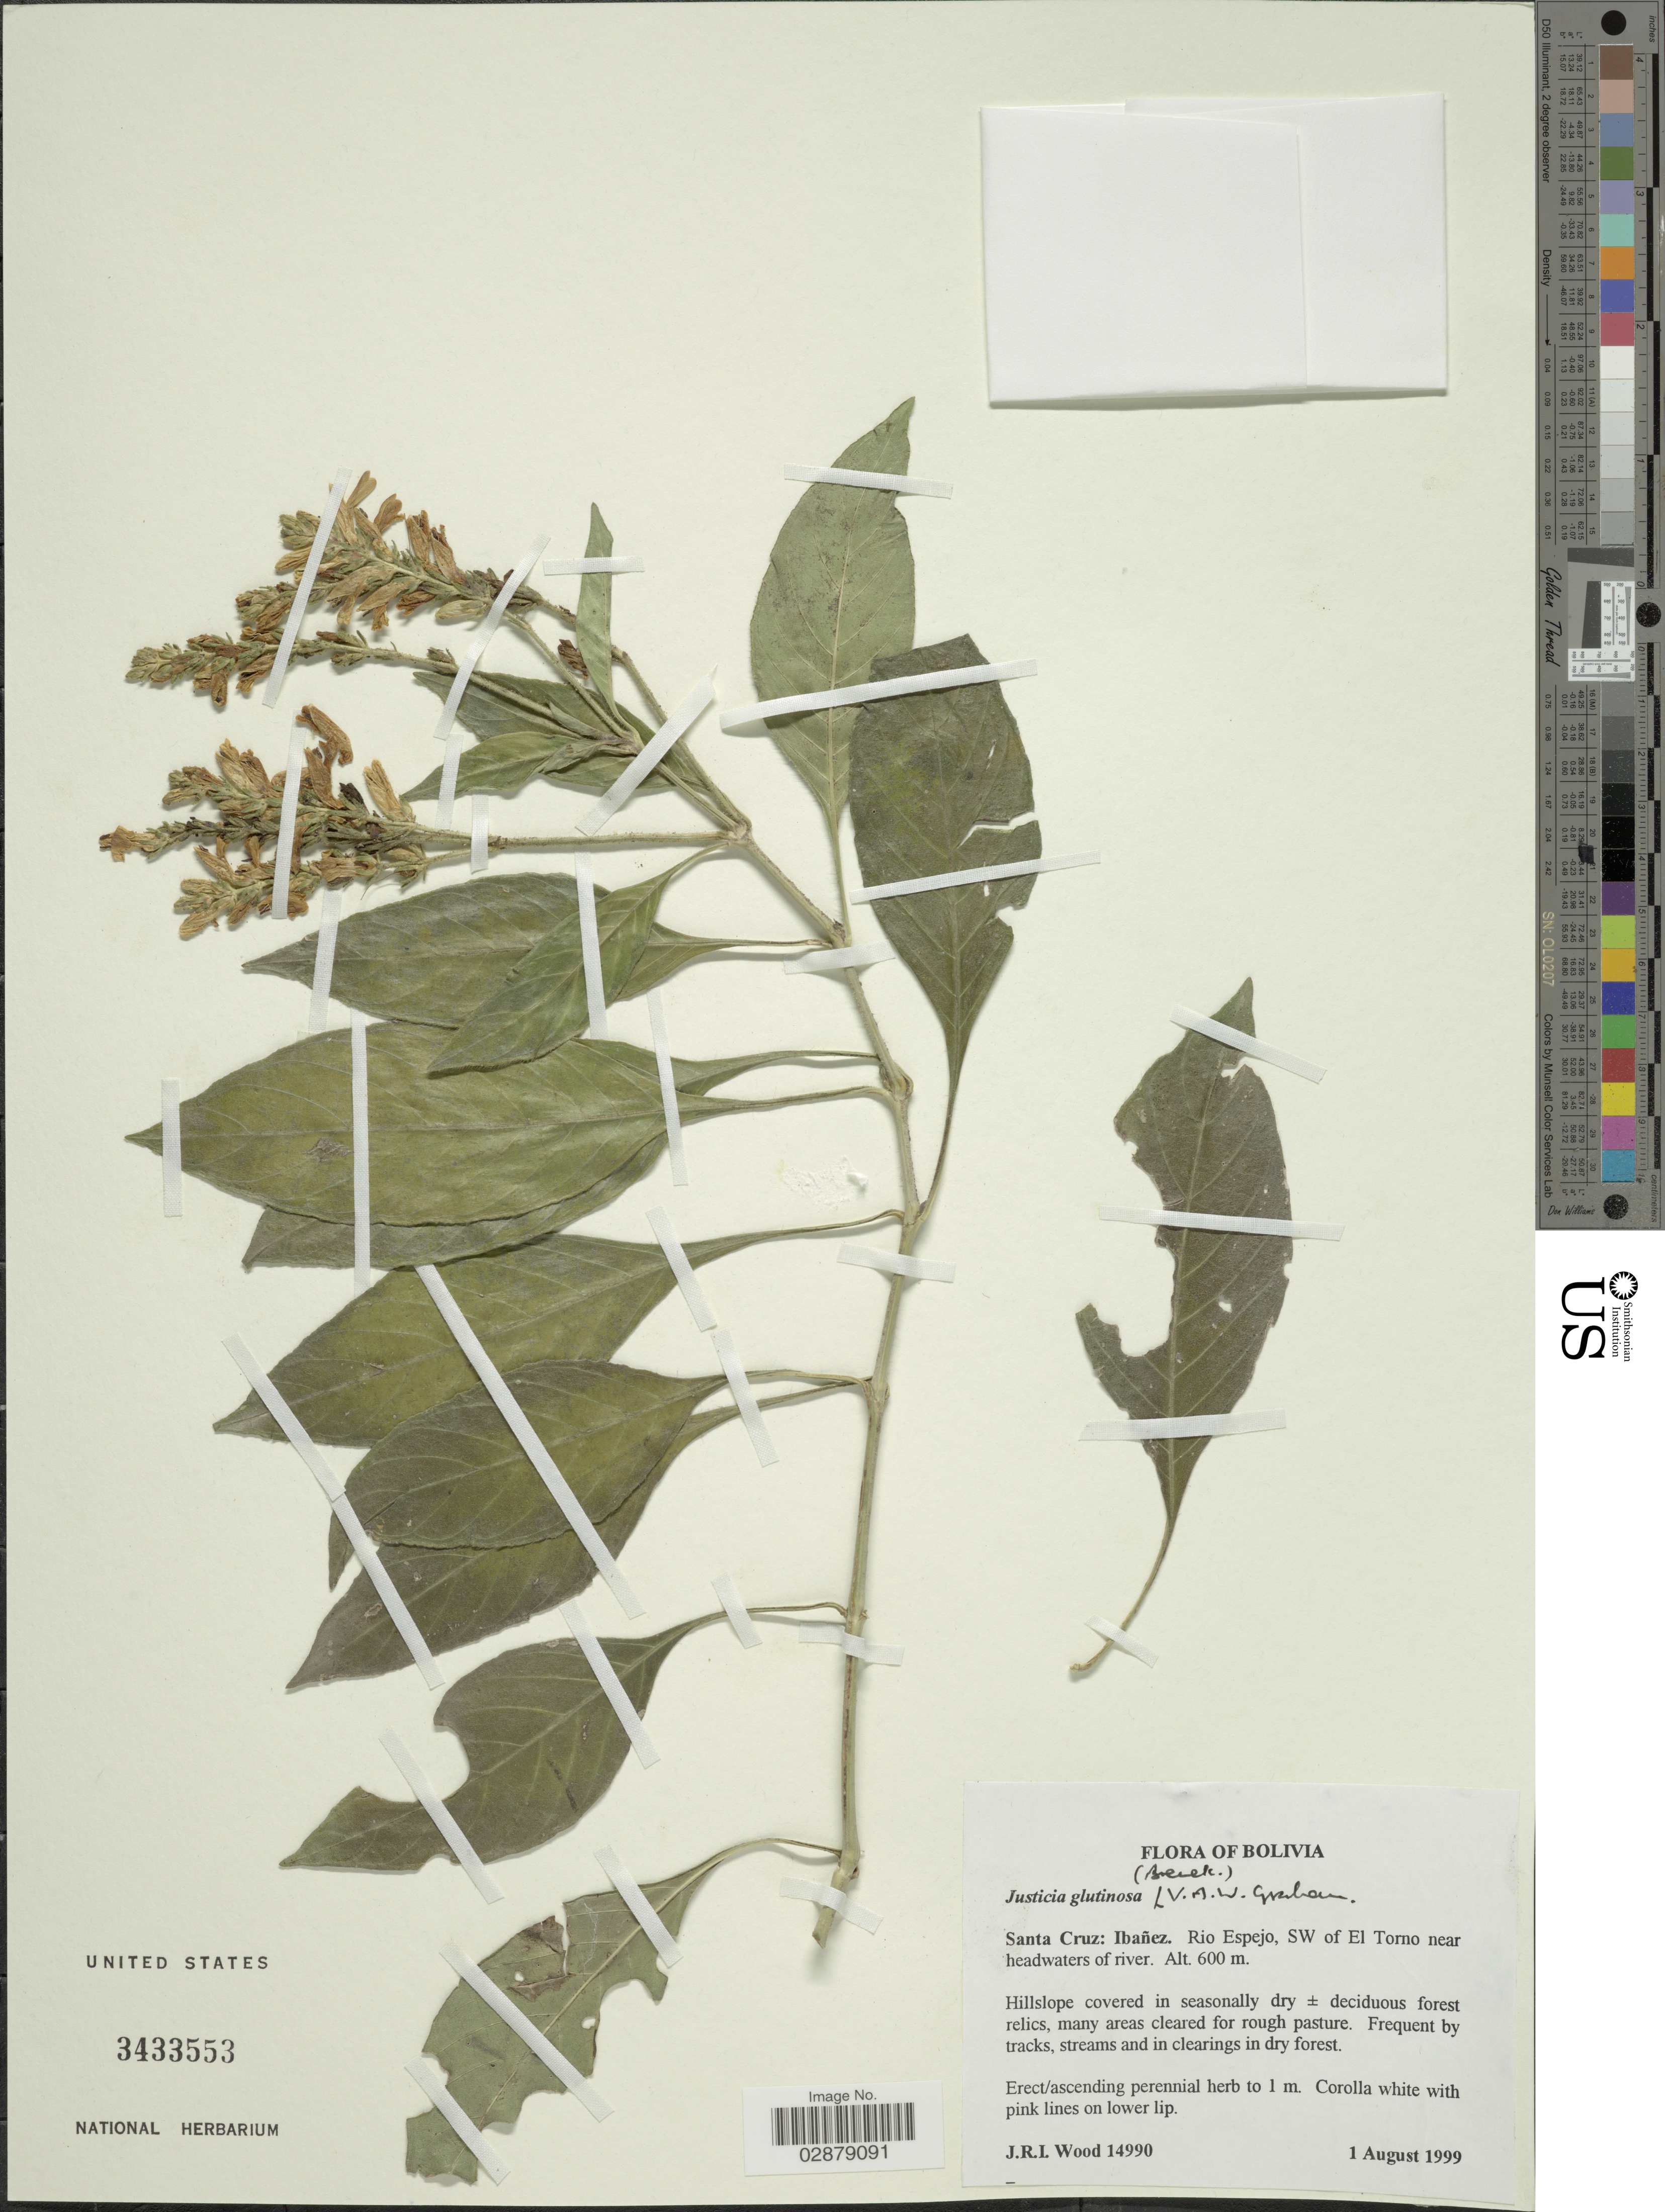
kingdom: Plantae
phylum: Tracheophyta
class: Magnoliopsida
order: Lamiales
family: Acanthaceae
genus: Justicia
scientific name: Justicia glutinosa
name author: (Bremek.) V.A.W. Graham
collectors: J. R. I. Wood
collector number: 14990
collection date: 1999-08-01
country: Bolivia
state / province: Santa Cruz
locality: Ibañez. Rio Espejo, SW of El Torno near headwaters of river.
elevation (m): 600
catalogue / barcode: US 3433553